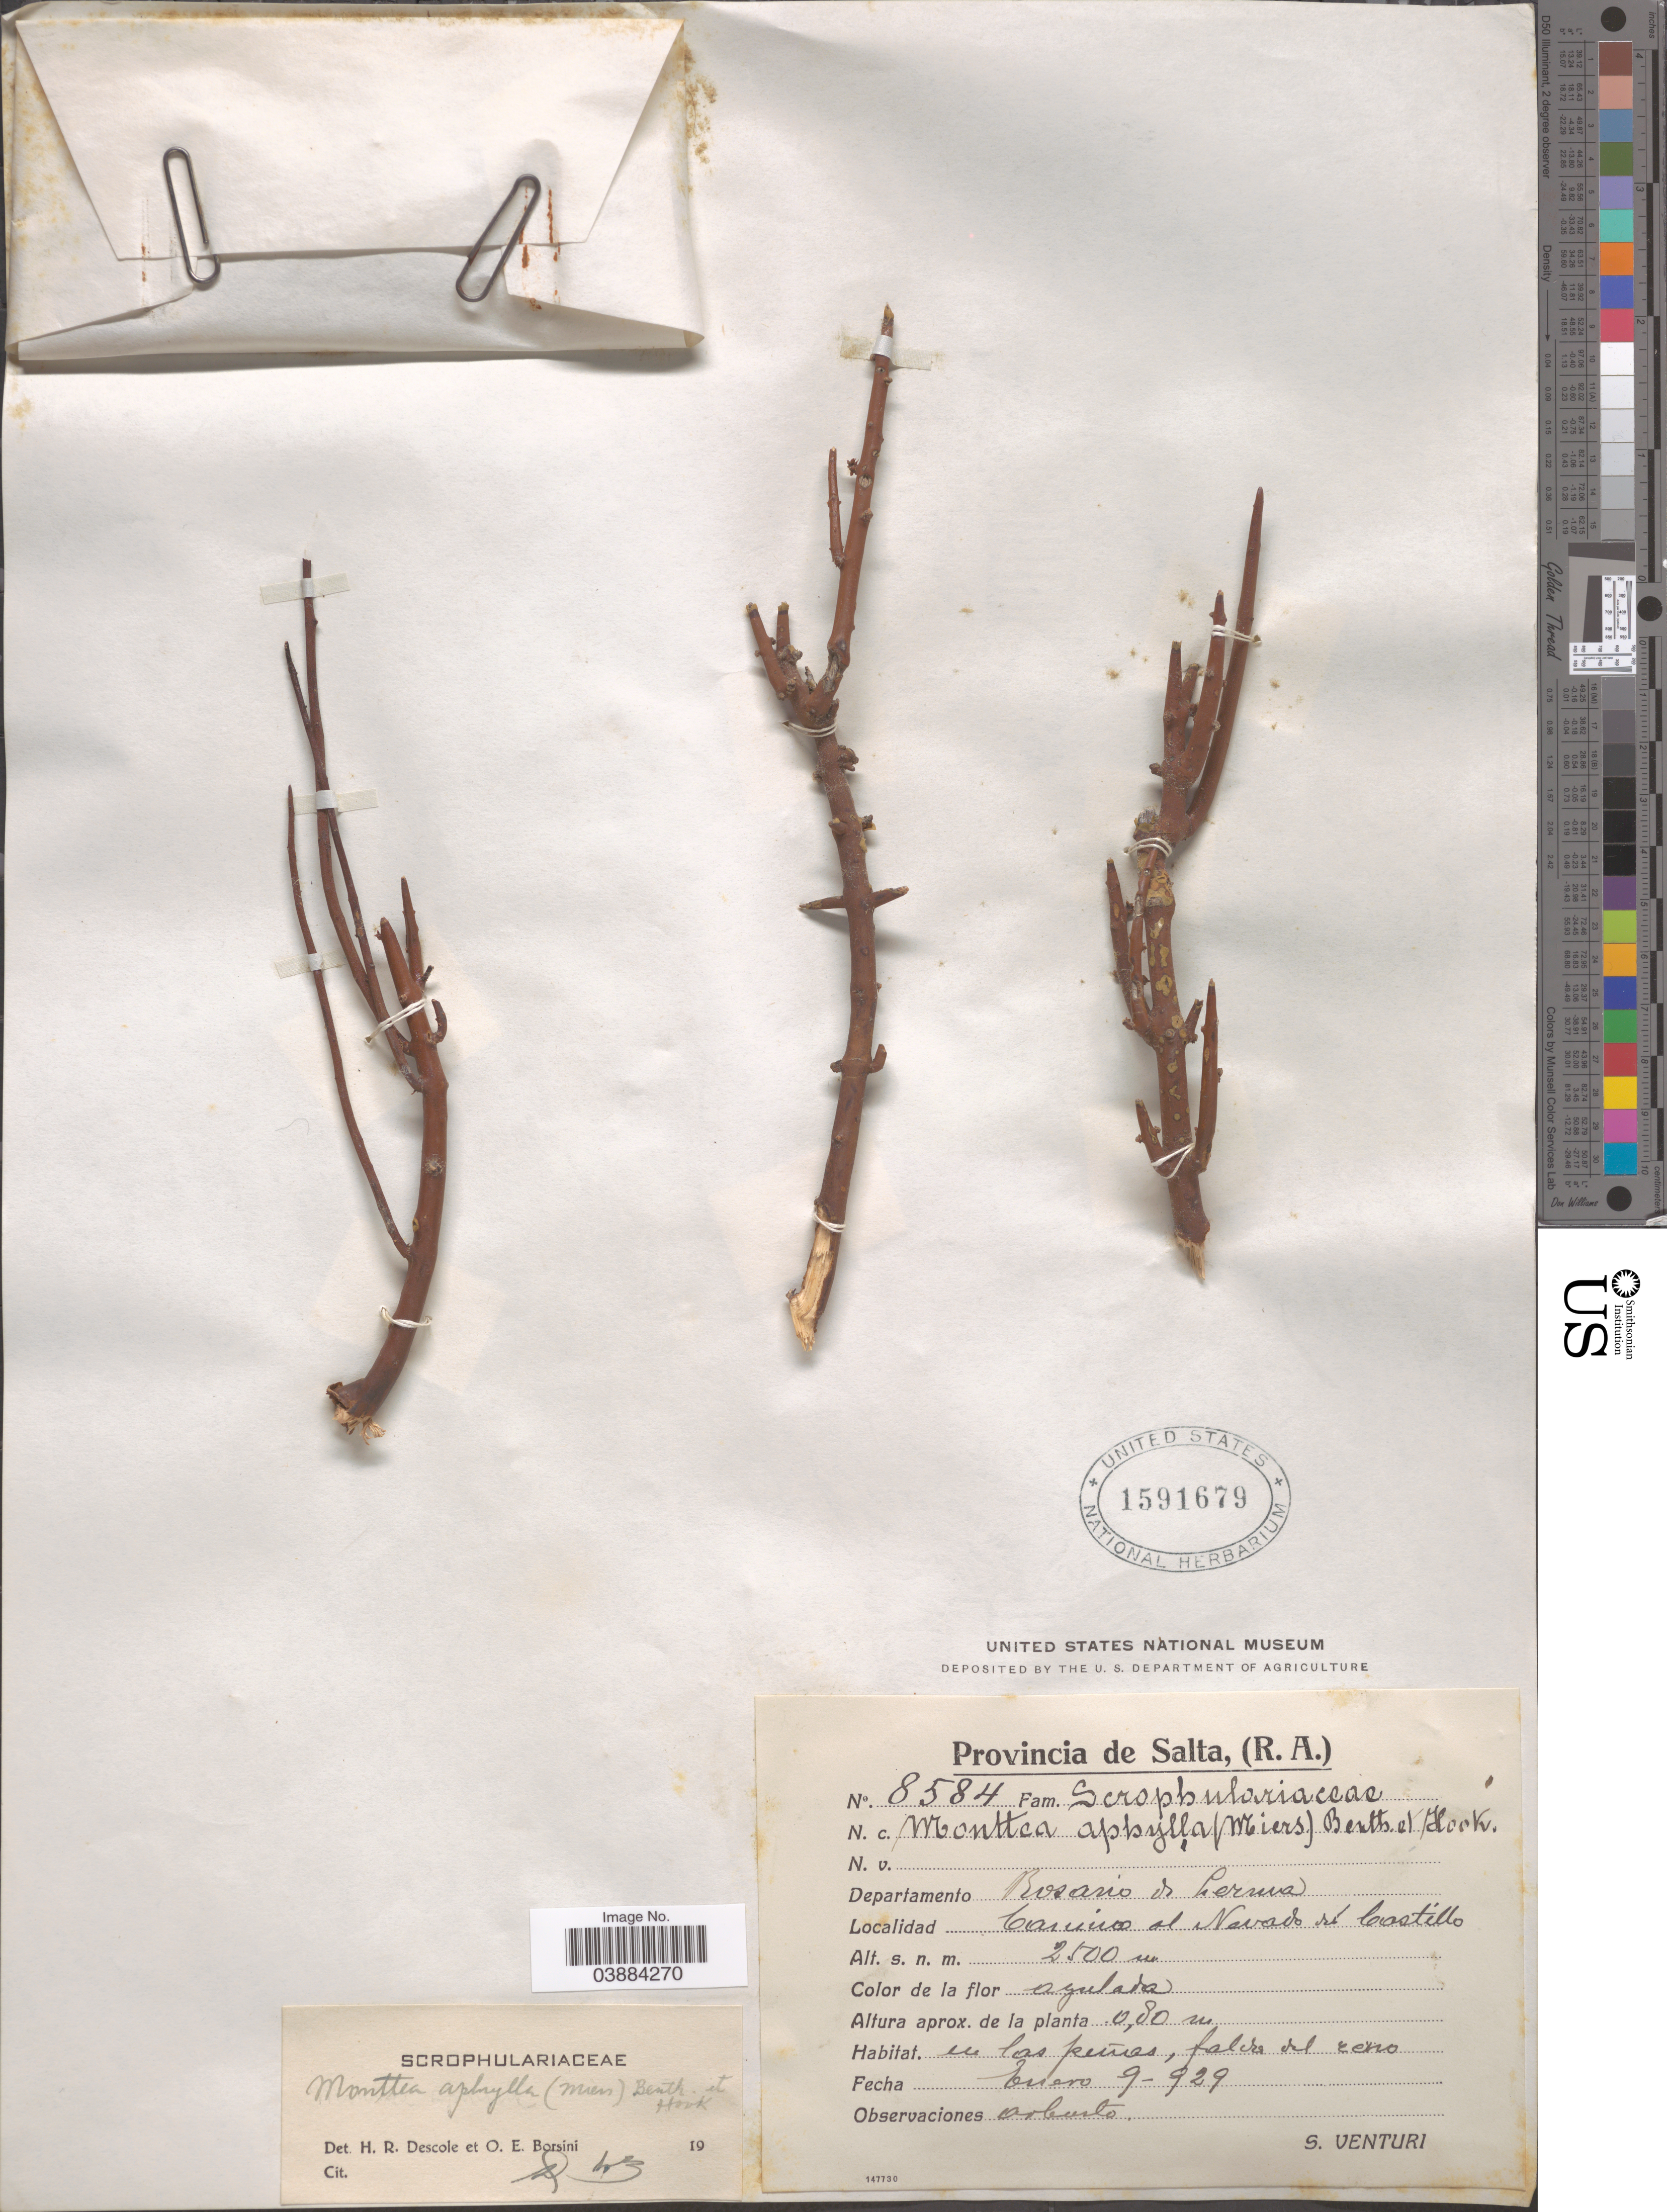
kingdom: Plantae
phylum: Tracheophyta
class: Magnoliopsida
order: Lamiales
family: Plantaginaceae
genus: Monttea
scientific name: Monttea aphylla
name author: (Miers) Benth. & Hook. f.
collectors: S. Venturi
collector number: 8584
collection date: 1929-01-09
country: Argentina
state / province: Salta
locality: Departamento Rosario de Peruva. Camino al Navado dú Castillo.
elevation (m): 2500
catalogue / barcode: US 1591679